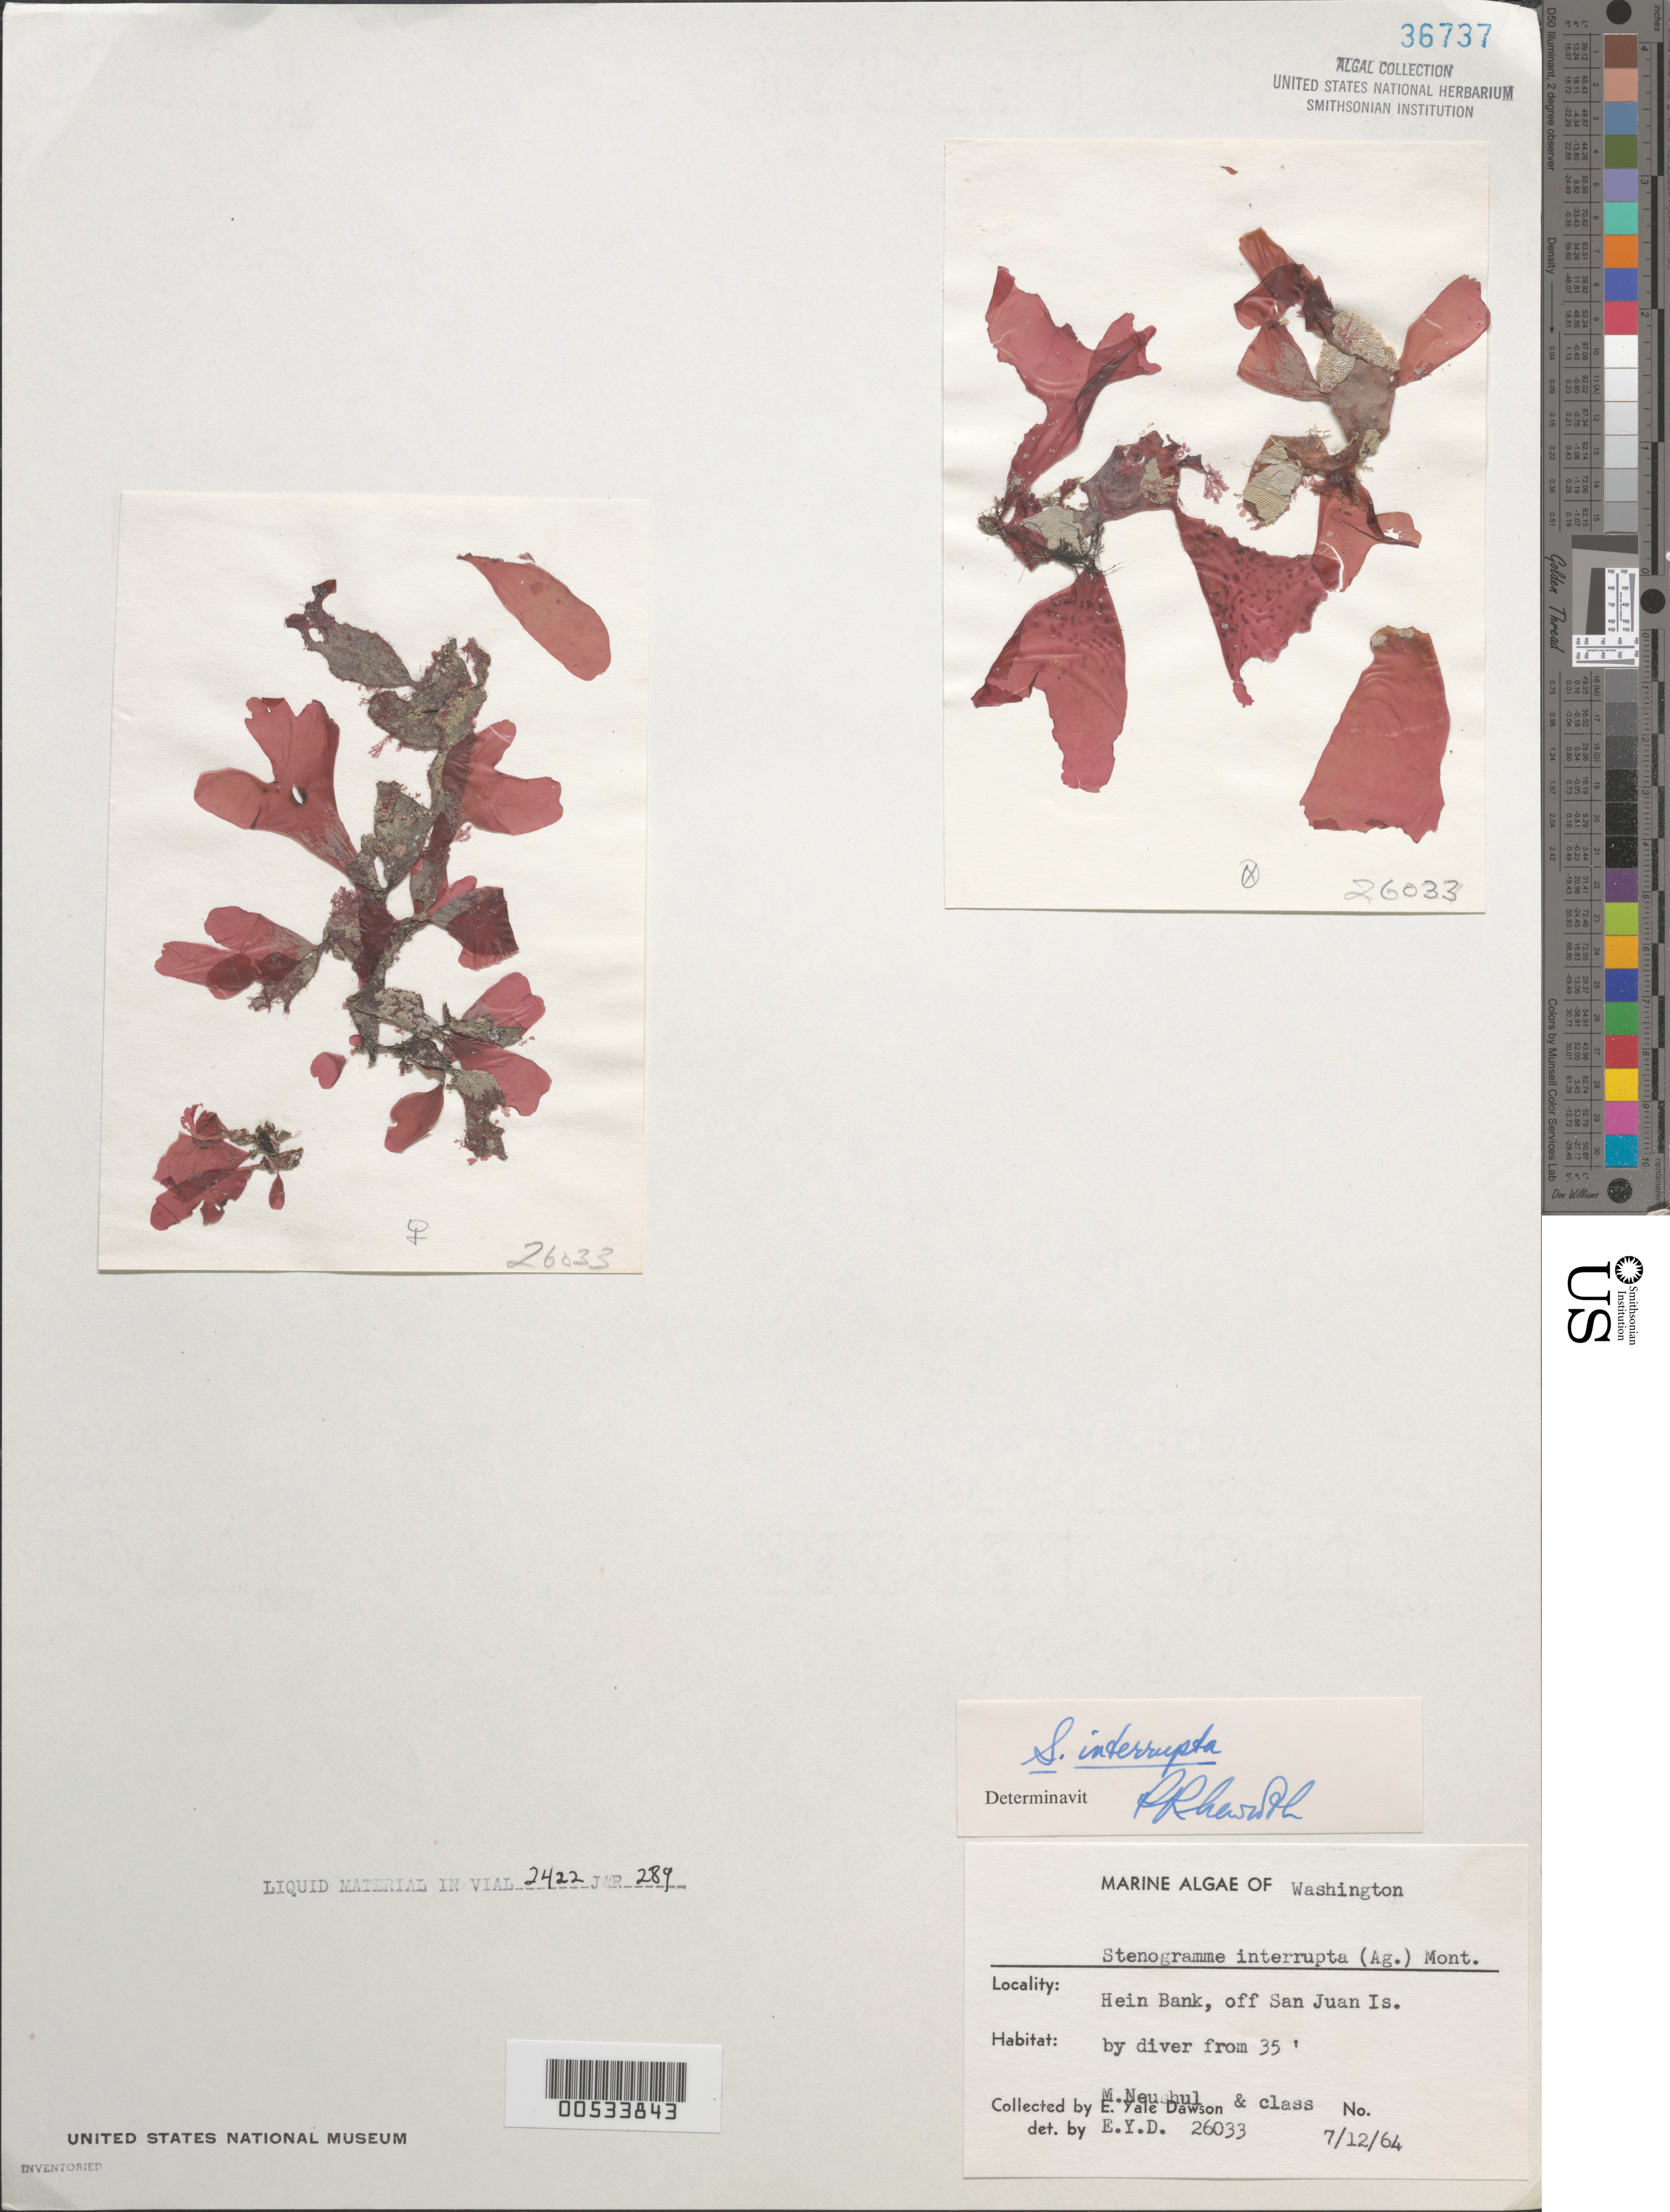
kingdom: Plantae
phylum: Rhodophyta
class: Florideophyceae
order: Gigartinales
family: Phyllophoraceae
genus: Stenogramma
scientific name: Stenogramma interruptum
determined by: Newroth, P. R.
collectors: E. Y. Dawson & M. Neushul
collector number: EYD 26033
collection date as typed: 12 Jul 1963 or 12 Jul 1964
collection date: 1963-07-12 or 1964-07-12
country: United States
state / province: Washington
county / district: San Juan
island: San Juan Island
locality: Hein Bank, off San Juan Island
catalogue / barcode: US 36737